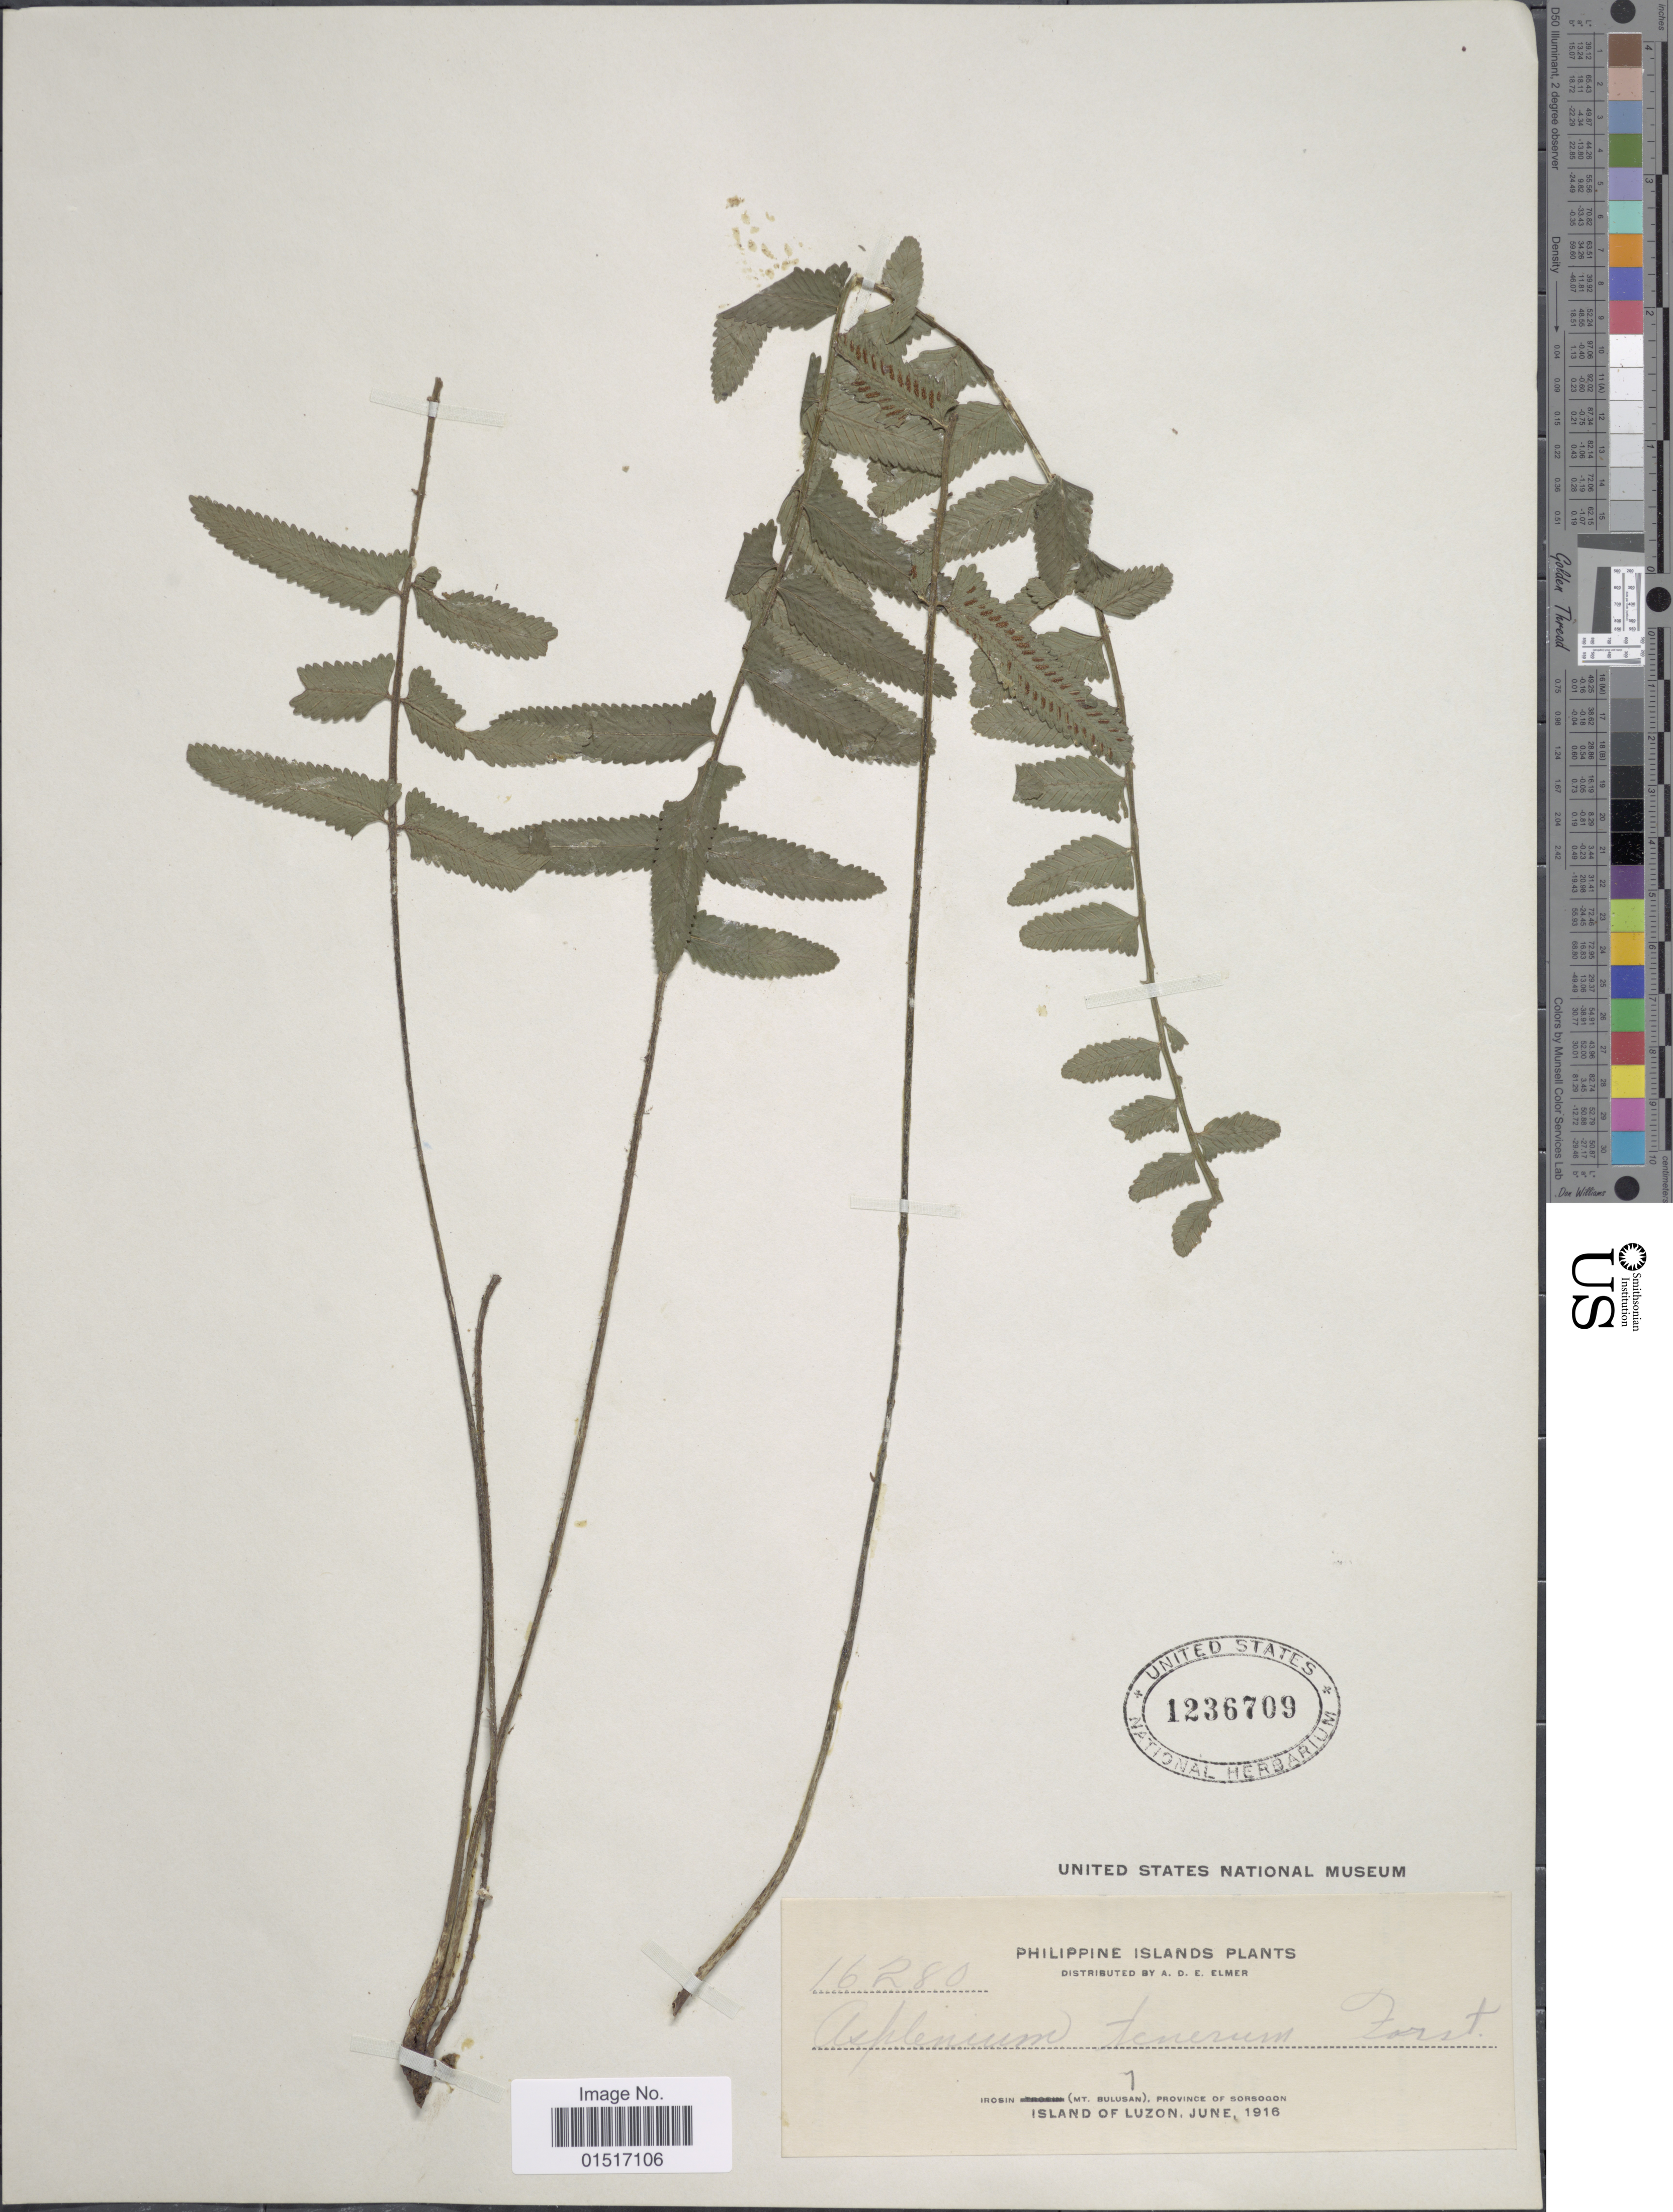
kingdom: Plantae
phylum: Tracheophyta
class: Polypodiopsida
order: Polypodiales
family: Aspleniaceae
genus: Asplenium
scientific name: Asplenium tenerum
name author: G. Forst.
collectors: A. D. E. Elmer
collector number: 16280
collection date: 1916-06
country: Philippines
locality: Irosin (Mt. Bulusan). Province of Sorsogon. Island of Luzon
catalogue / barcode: US 1236709